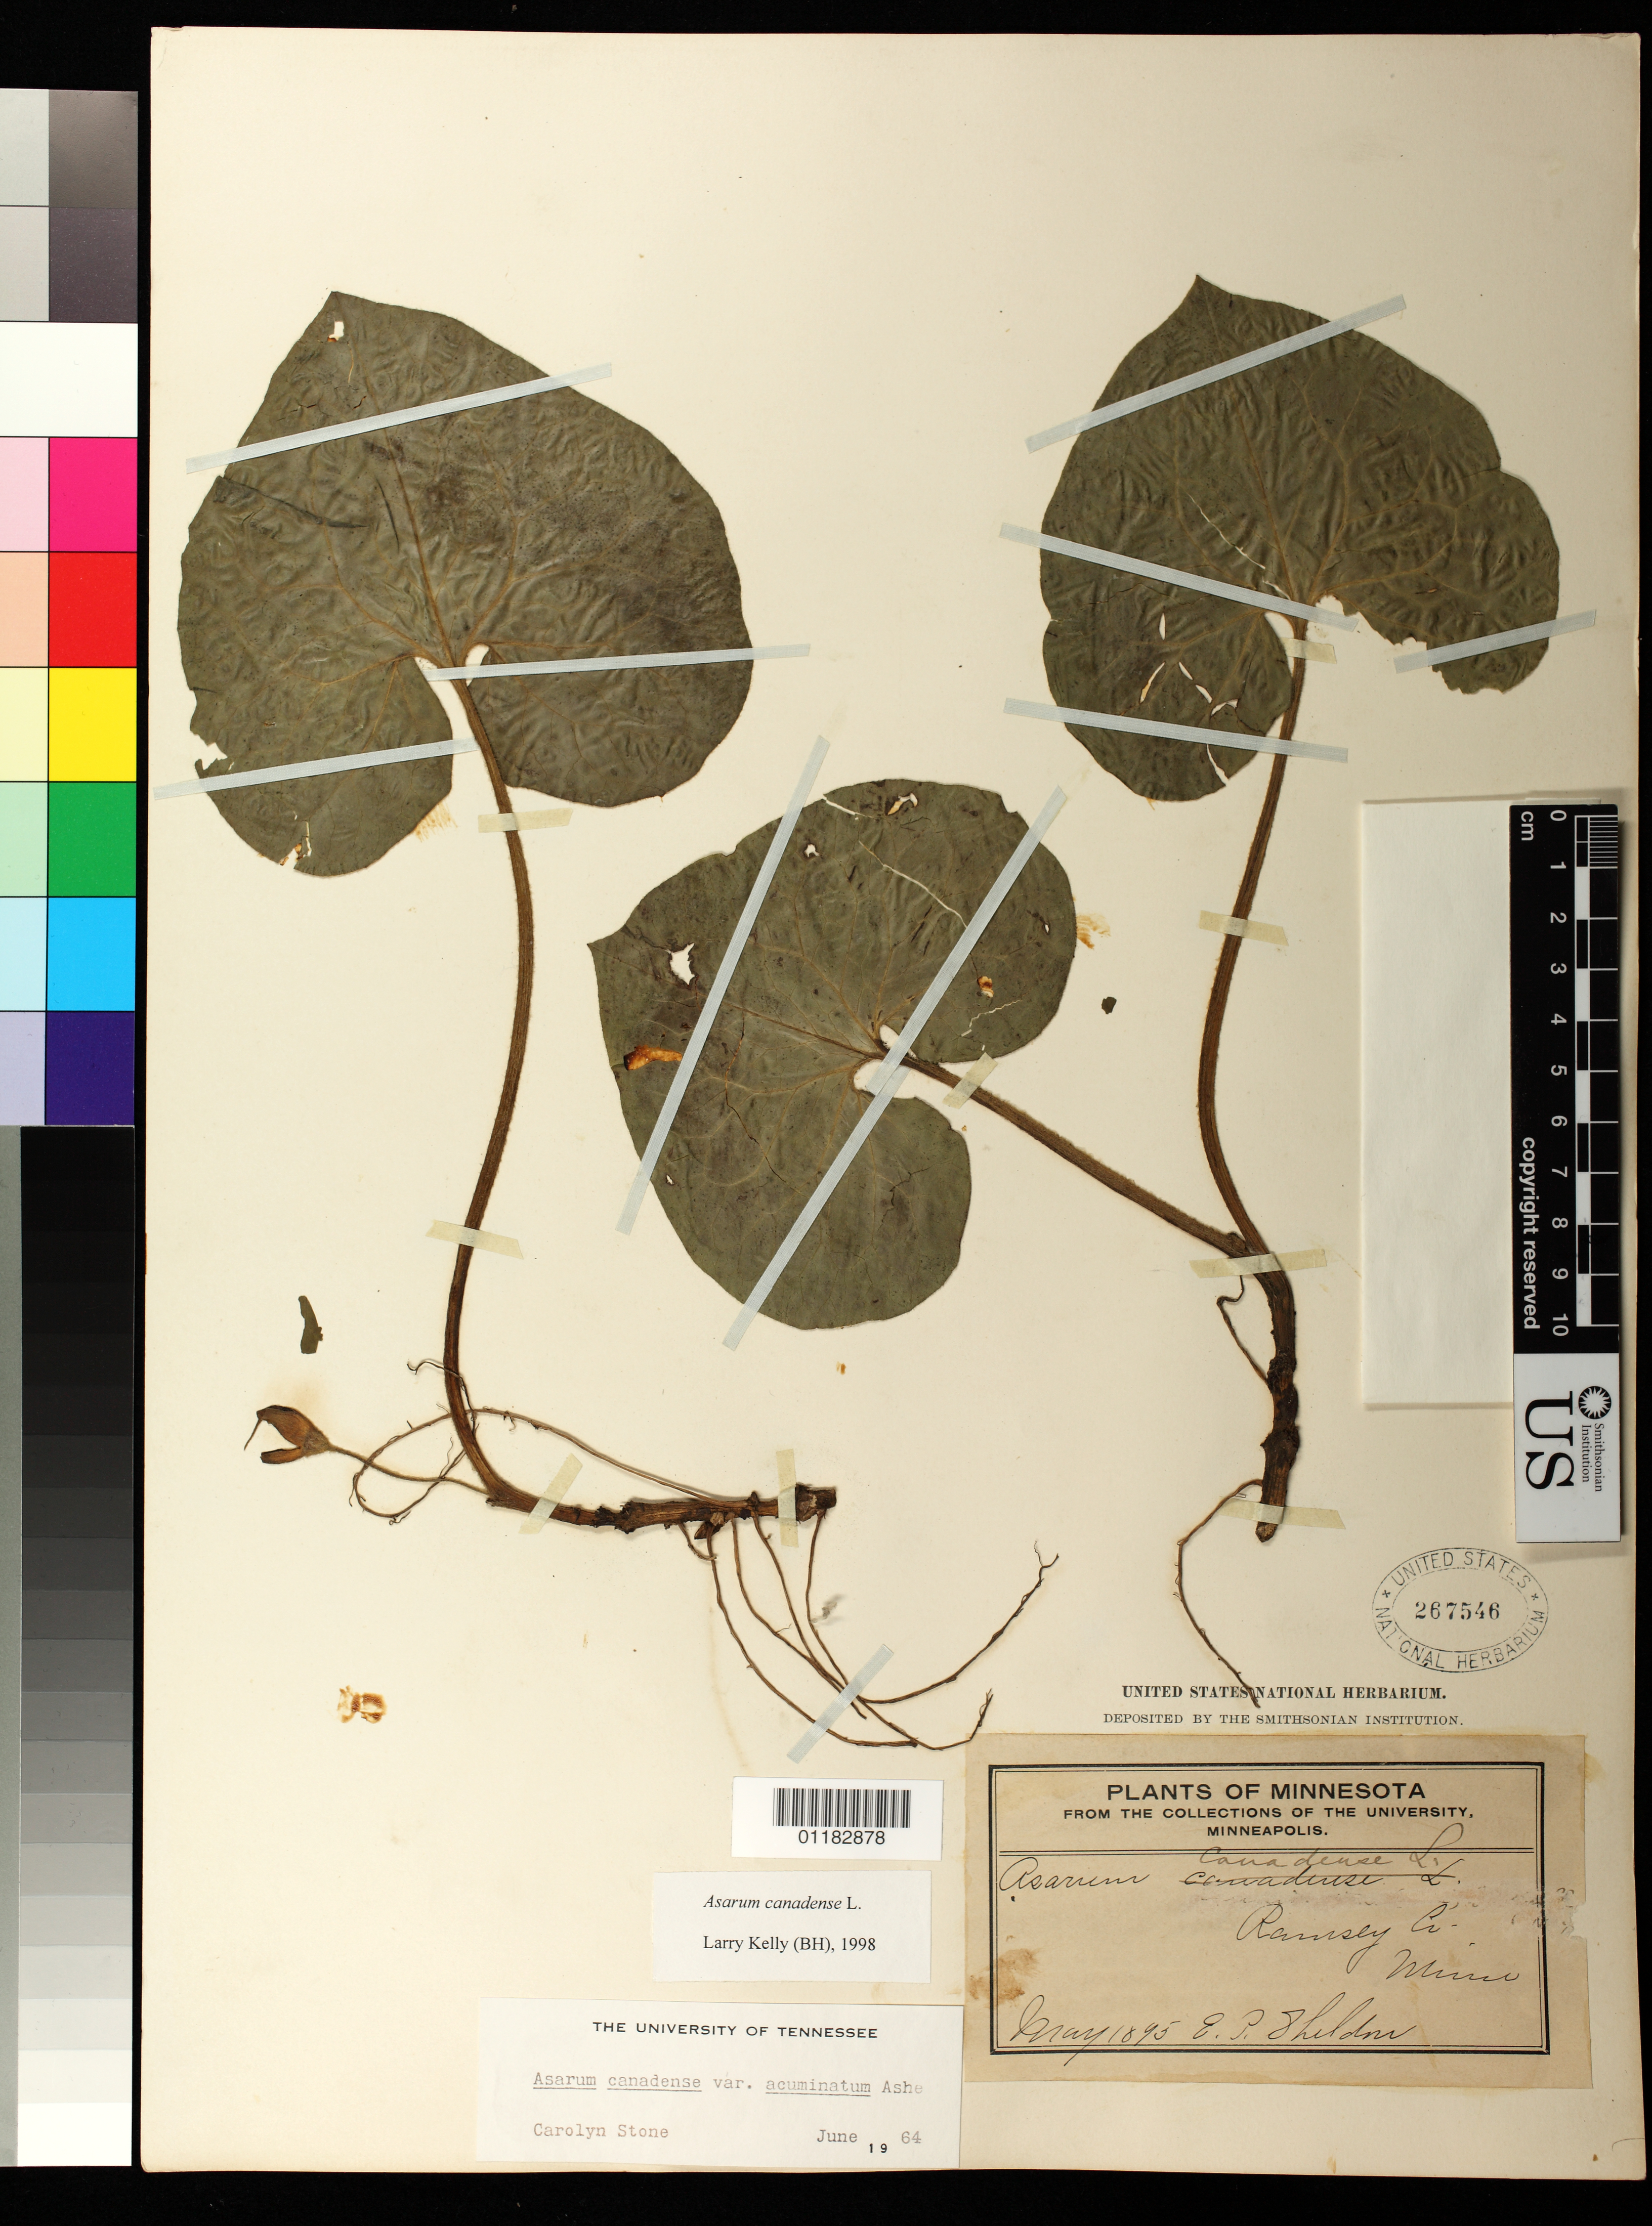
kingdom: Plantae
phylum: Tracheophyta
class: Magnoliopsida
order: Piperales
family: Aristolochiaceae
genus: Asarum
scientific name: Asarum canadense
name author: L.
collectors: E. P. Sheldon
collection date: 1895-05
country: United States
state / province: MInnesota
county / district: Ramsey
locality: Ramsey County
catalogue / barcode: US 267546